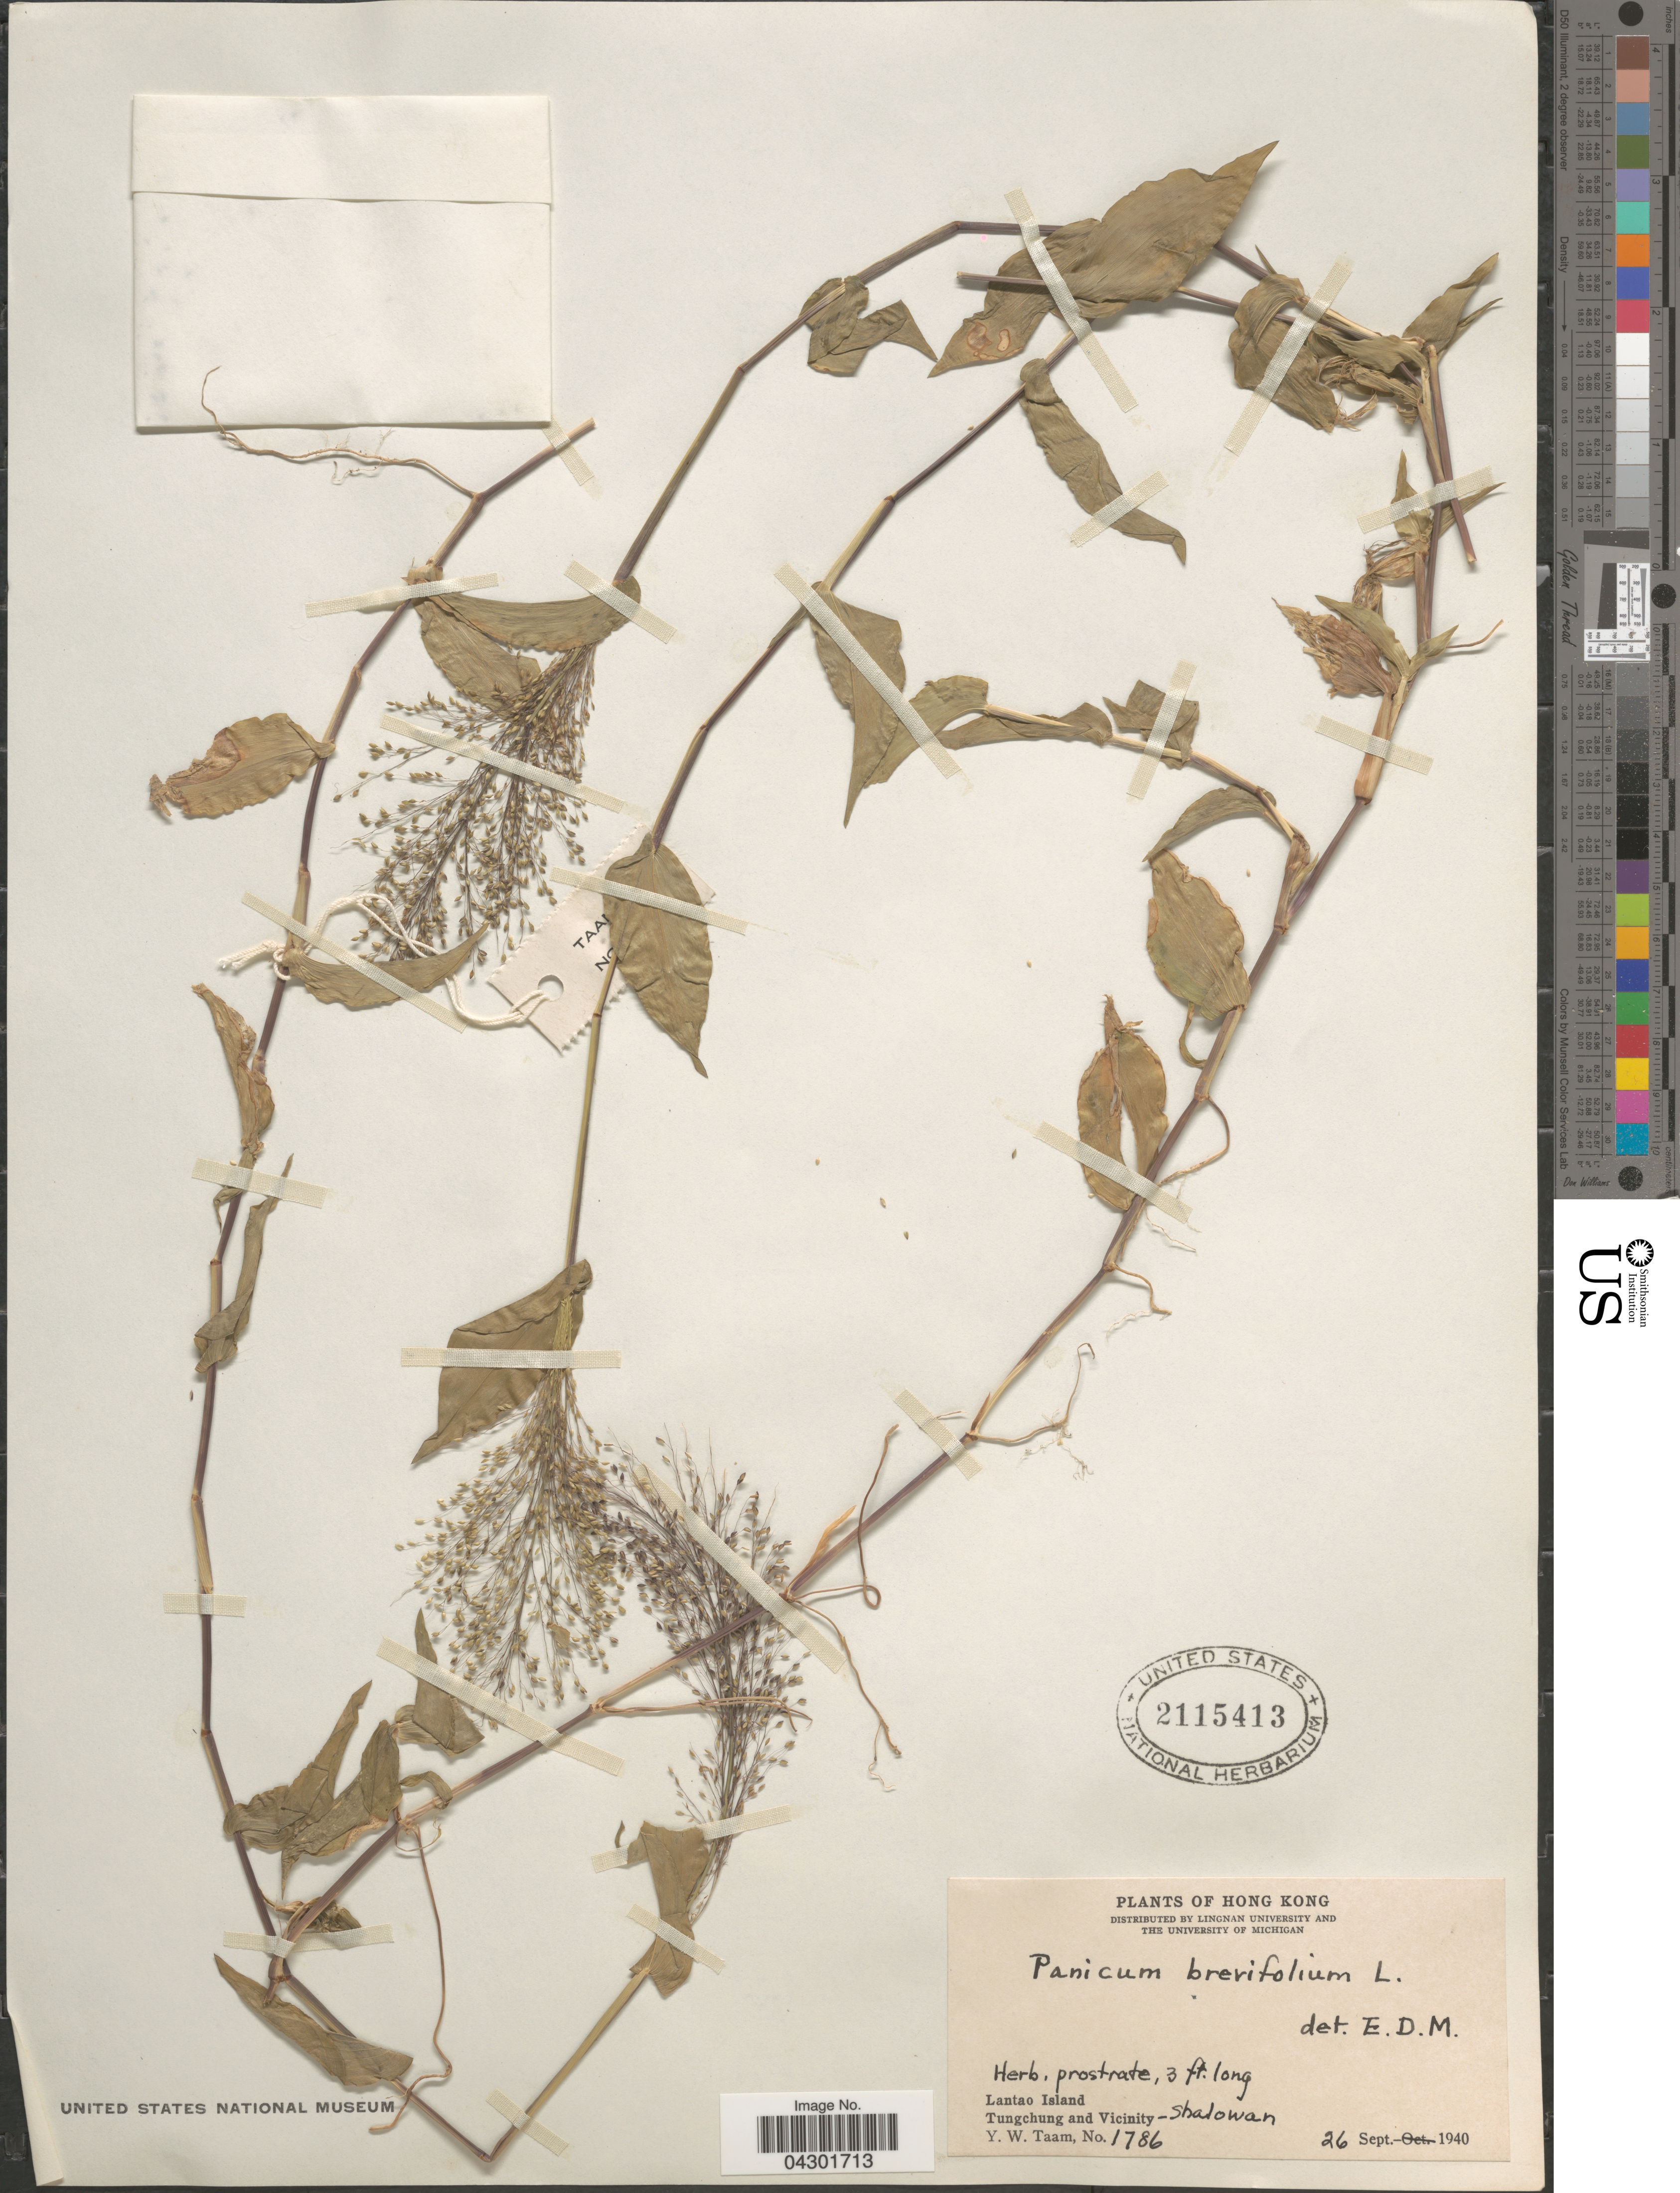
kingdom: Plantae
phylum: Tracheophyta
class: Liliopsida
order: Poales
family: Poaceae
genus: Panicum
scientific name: Panicum brevifolium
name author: L.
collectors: Y. W. Taam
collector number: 1786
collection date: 1940-09-26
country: China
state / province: Hong Kong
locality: Lantao Island. Tungchung and Vicinity-Shalowan.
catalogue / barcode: US 2115413